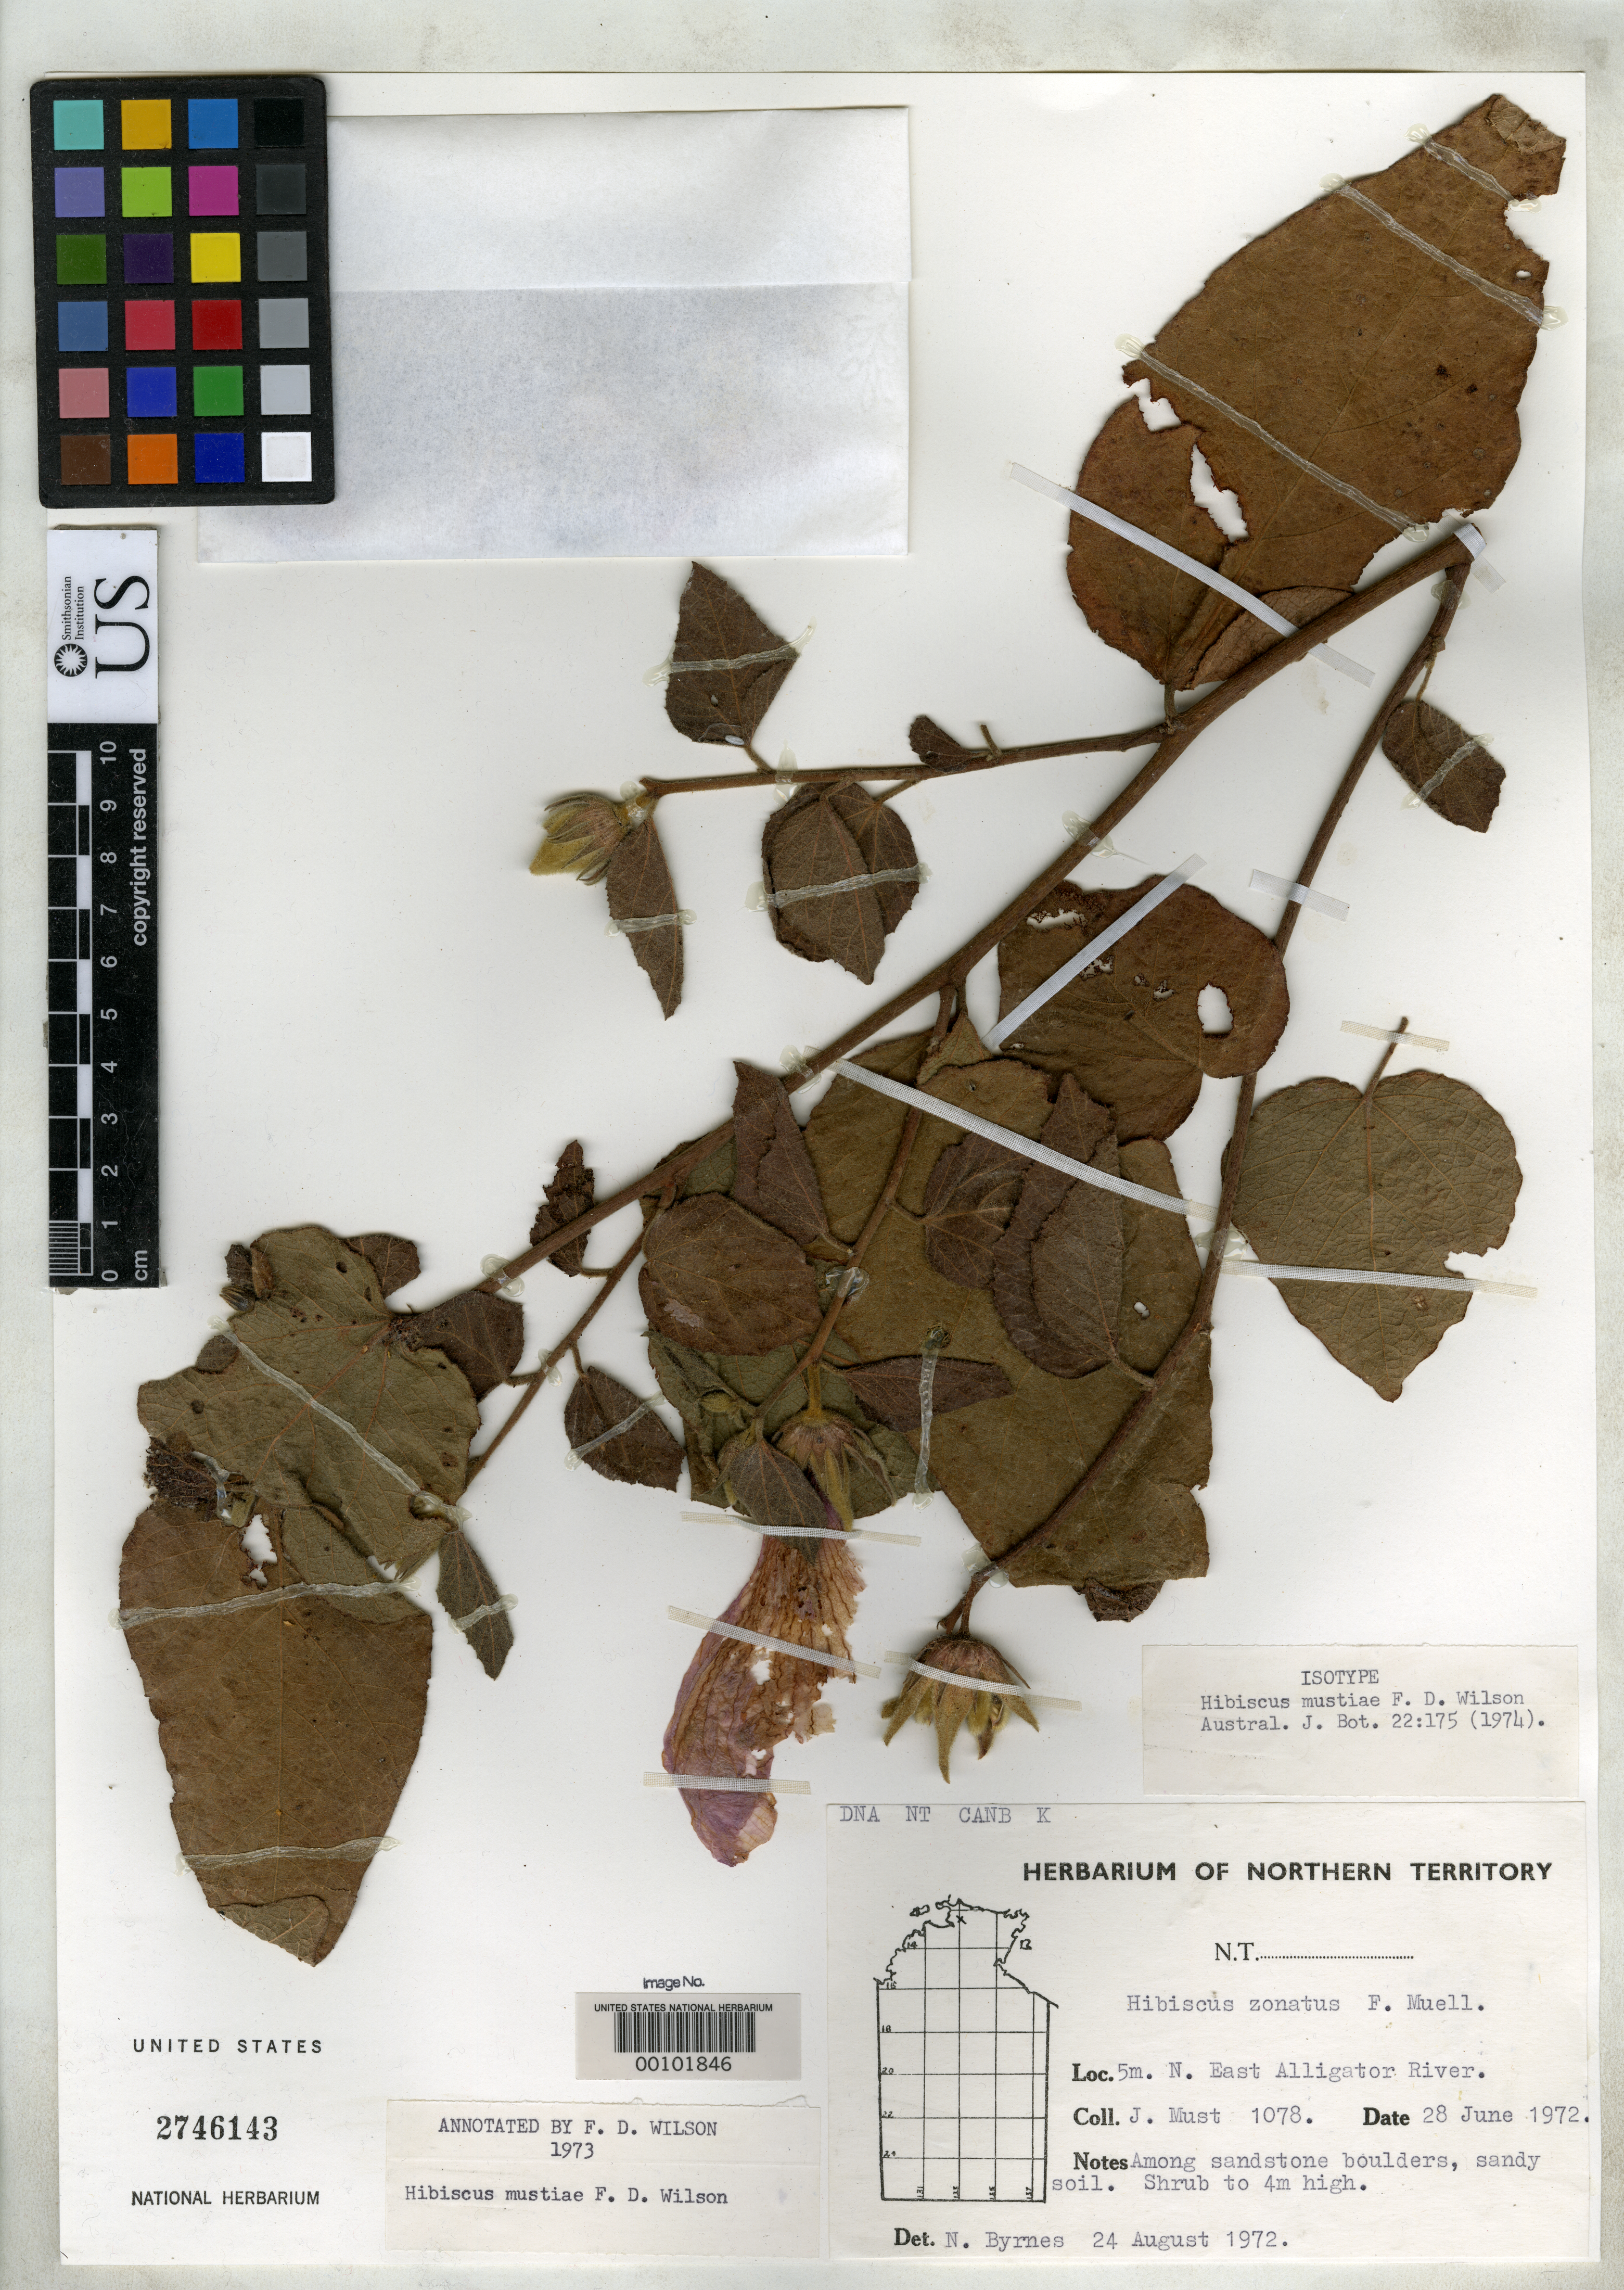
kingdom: Plantae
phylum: Tracheophyta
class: Magnoliopsida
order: Malvales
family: Malvaceae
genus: Hibiscus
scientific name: Hibiscus mustiae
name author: F.D. Wilson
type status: Isotype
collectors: J. Must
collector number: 1078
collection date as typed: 28 Jun 1972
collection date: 1972-06-28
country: Australia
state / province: Northern Territory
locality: East of Alligator River.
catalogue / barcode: US 2746143